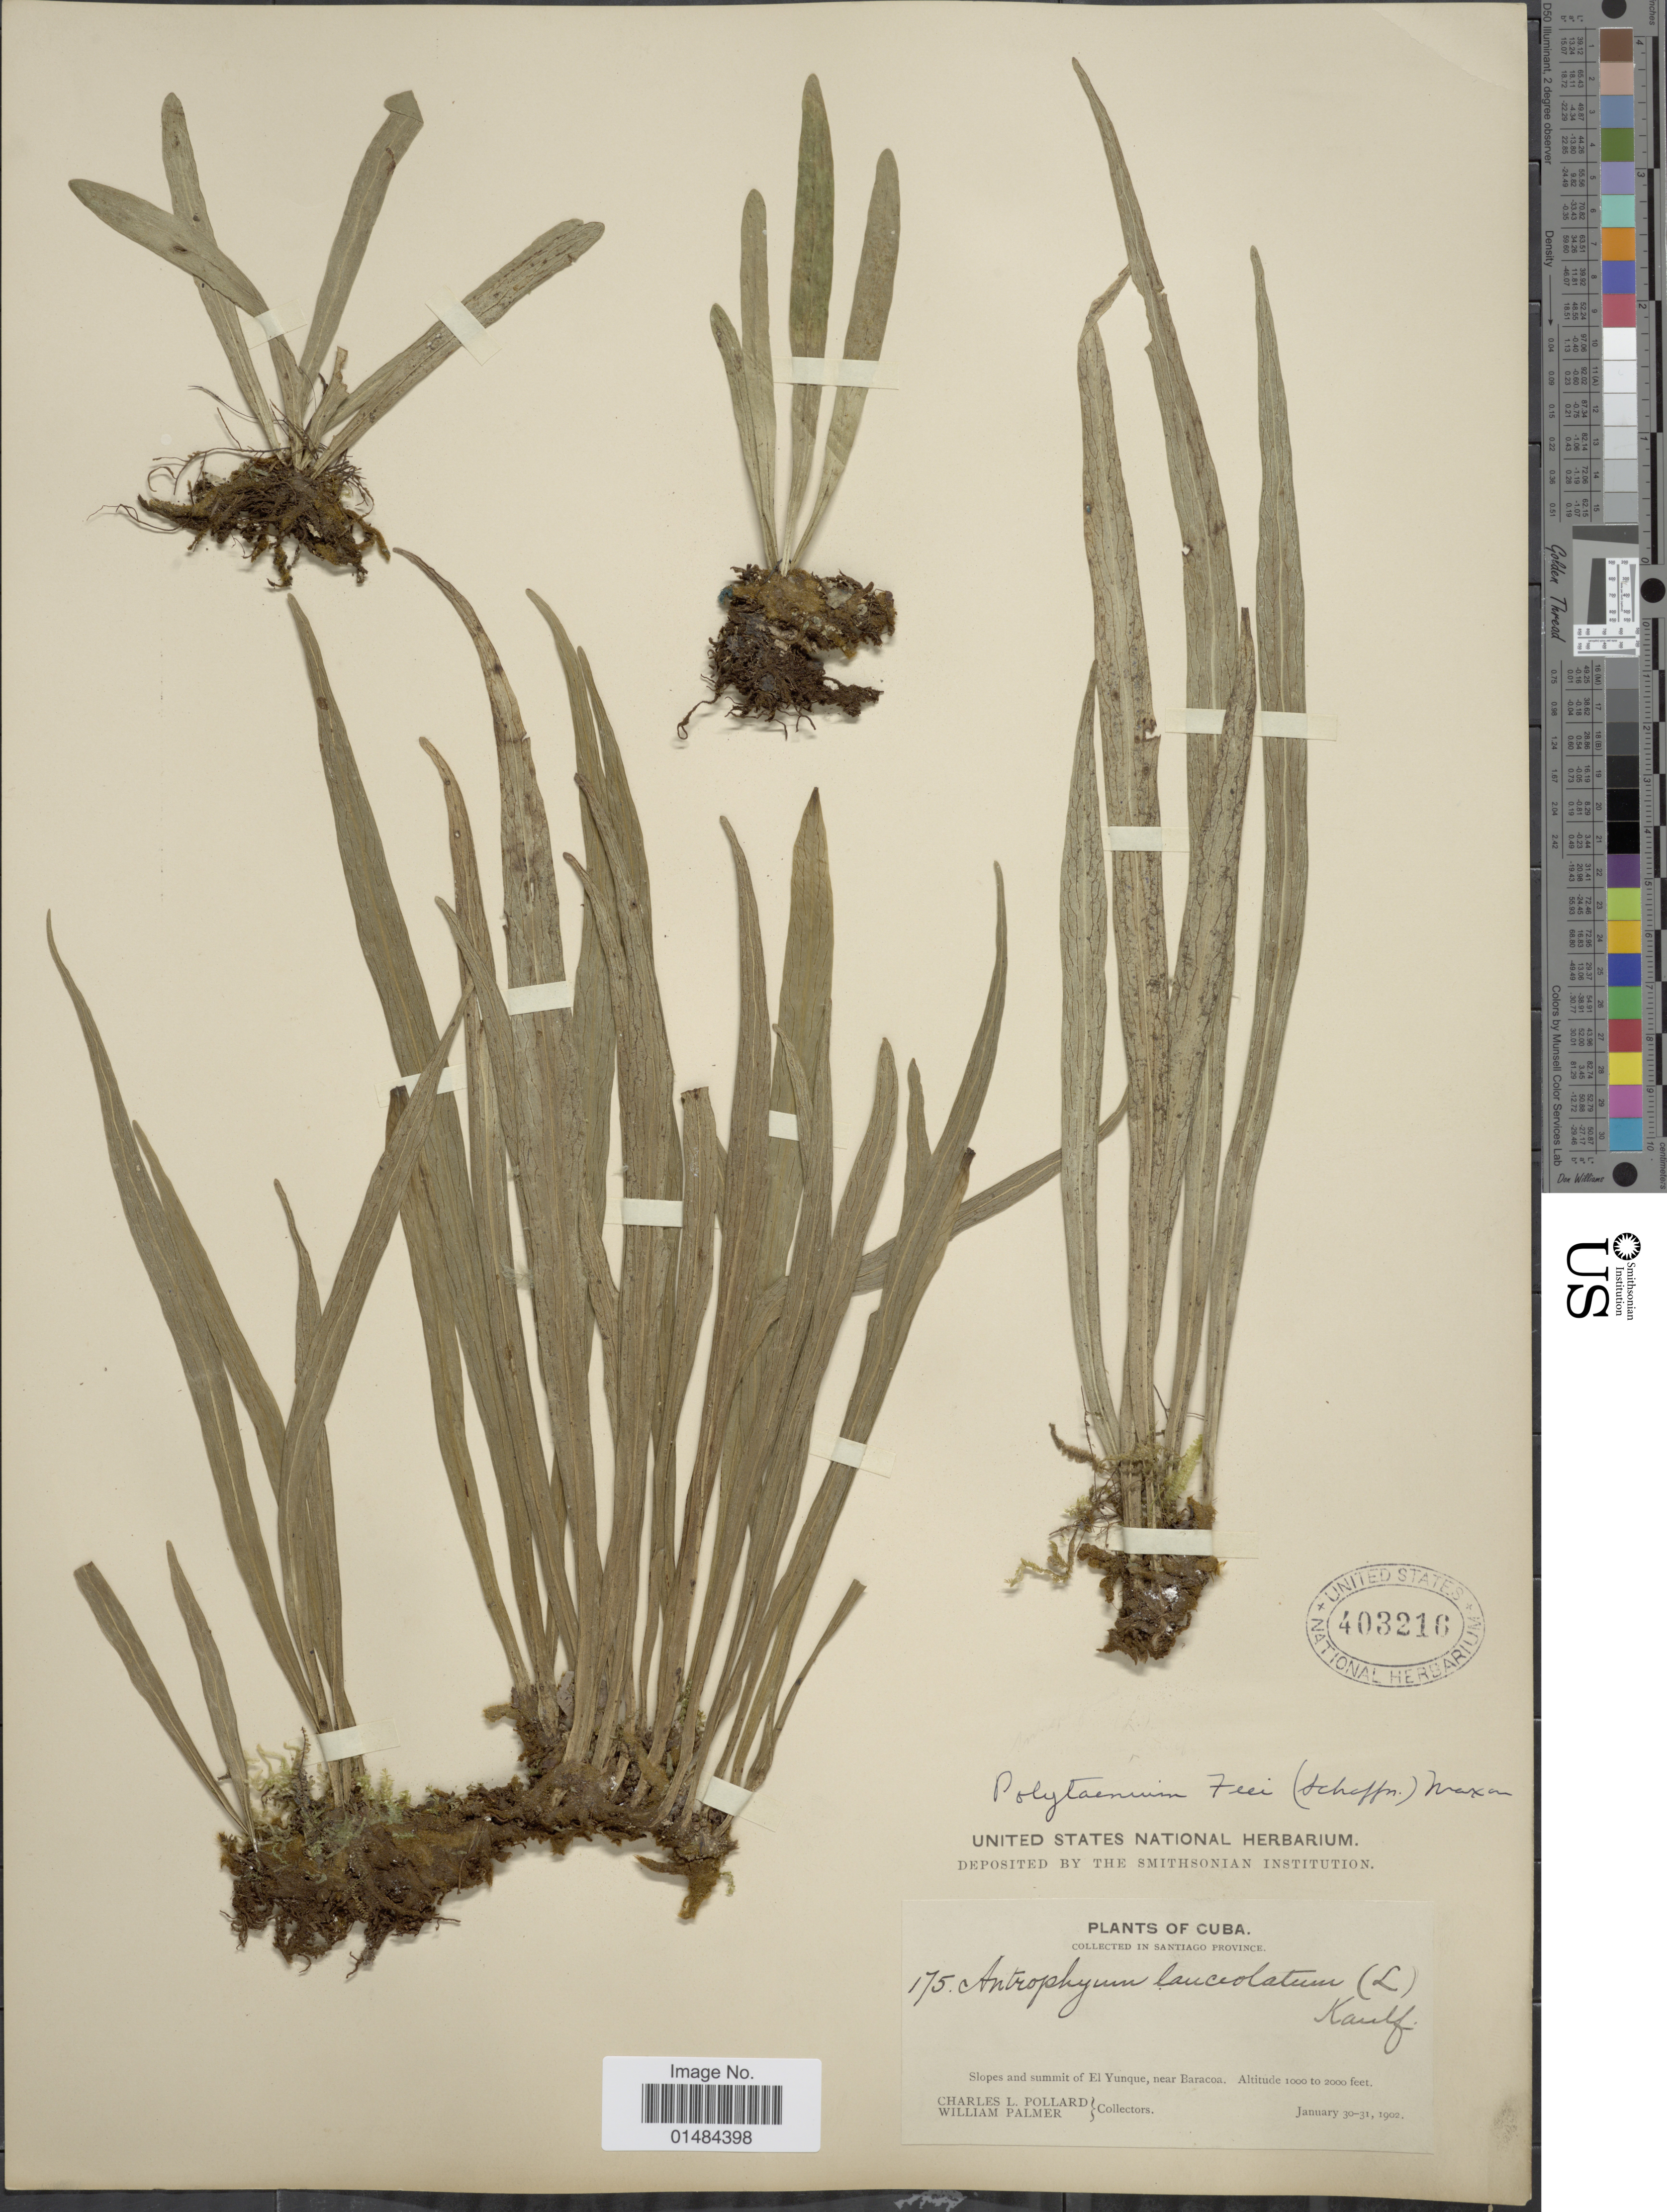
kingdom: Plantae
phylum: Tracheophyta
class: Polypodiopsida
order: Polypodiales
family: Pteridaceae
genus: Polytaenium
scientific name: Polytaenium lanceolatum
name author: (L.) Desv.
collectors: C. L. Pollard & W. Palmer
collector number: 175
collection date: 1902-01-30/1902-01-31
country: Cuba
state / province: Santiago de Cuba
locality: Cuba, Santiago Province, slopes and summit of El Yunque, near Baracoa.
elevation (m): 305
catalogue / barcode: US 403216